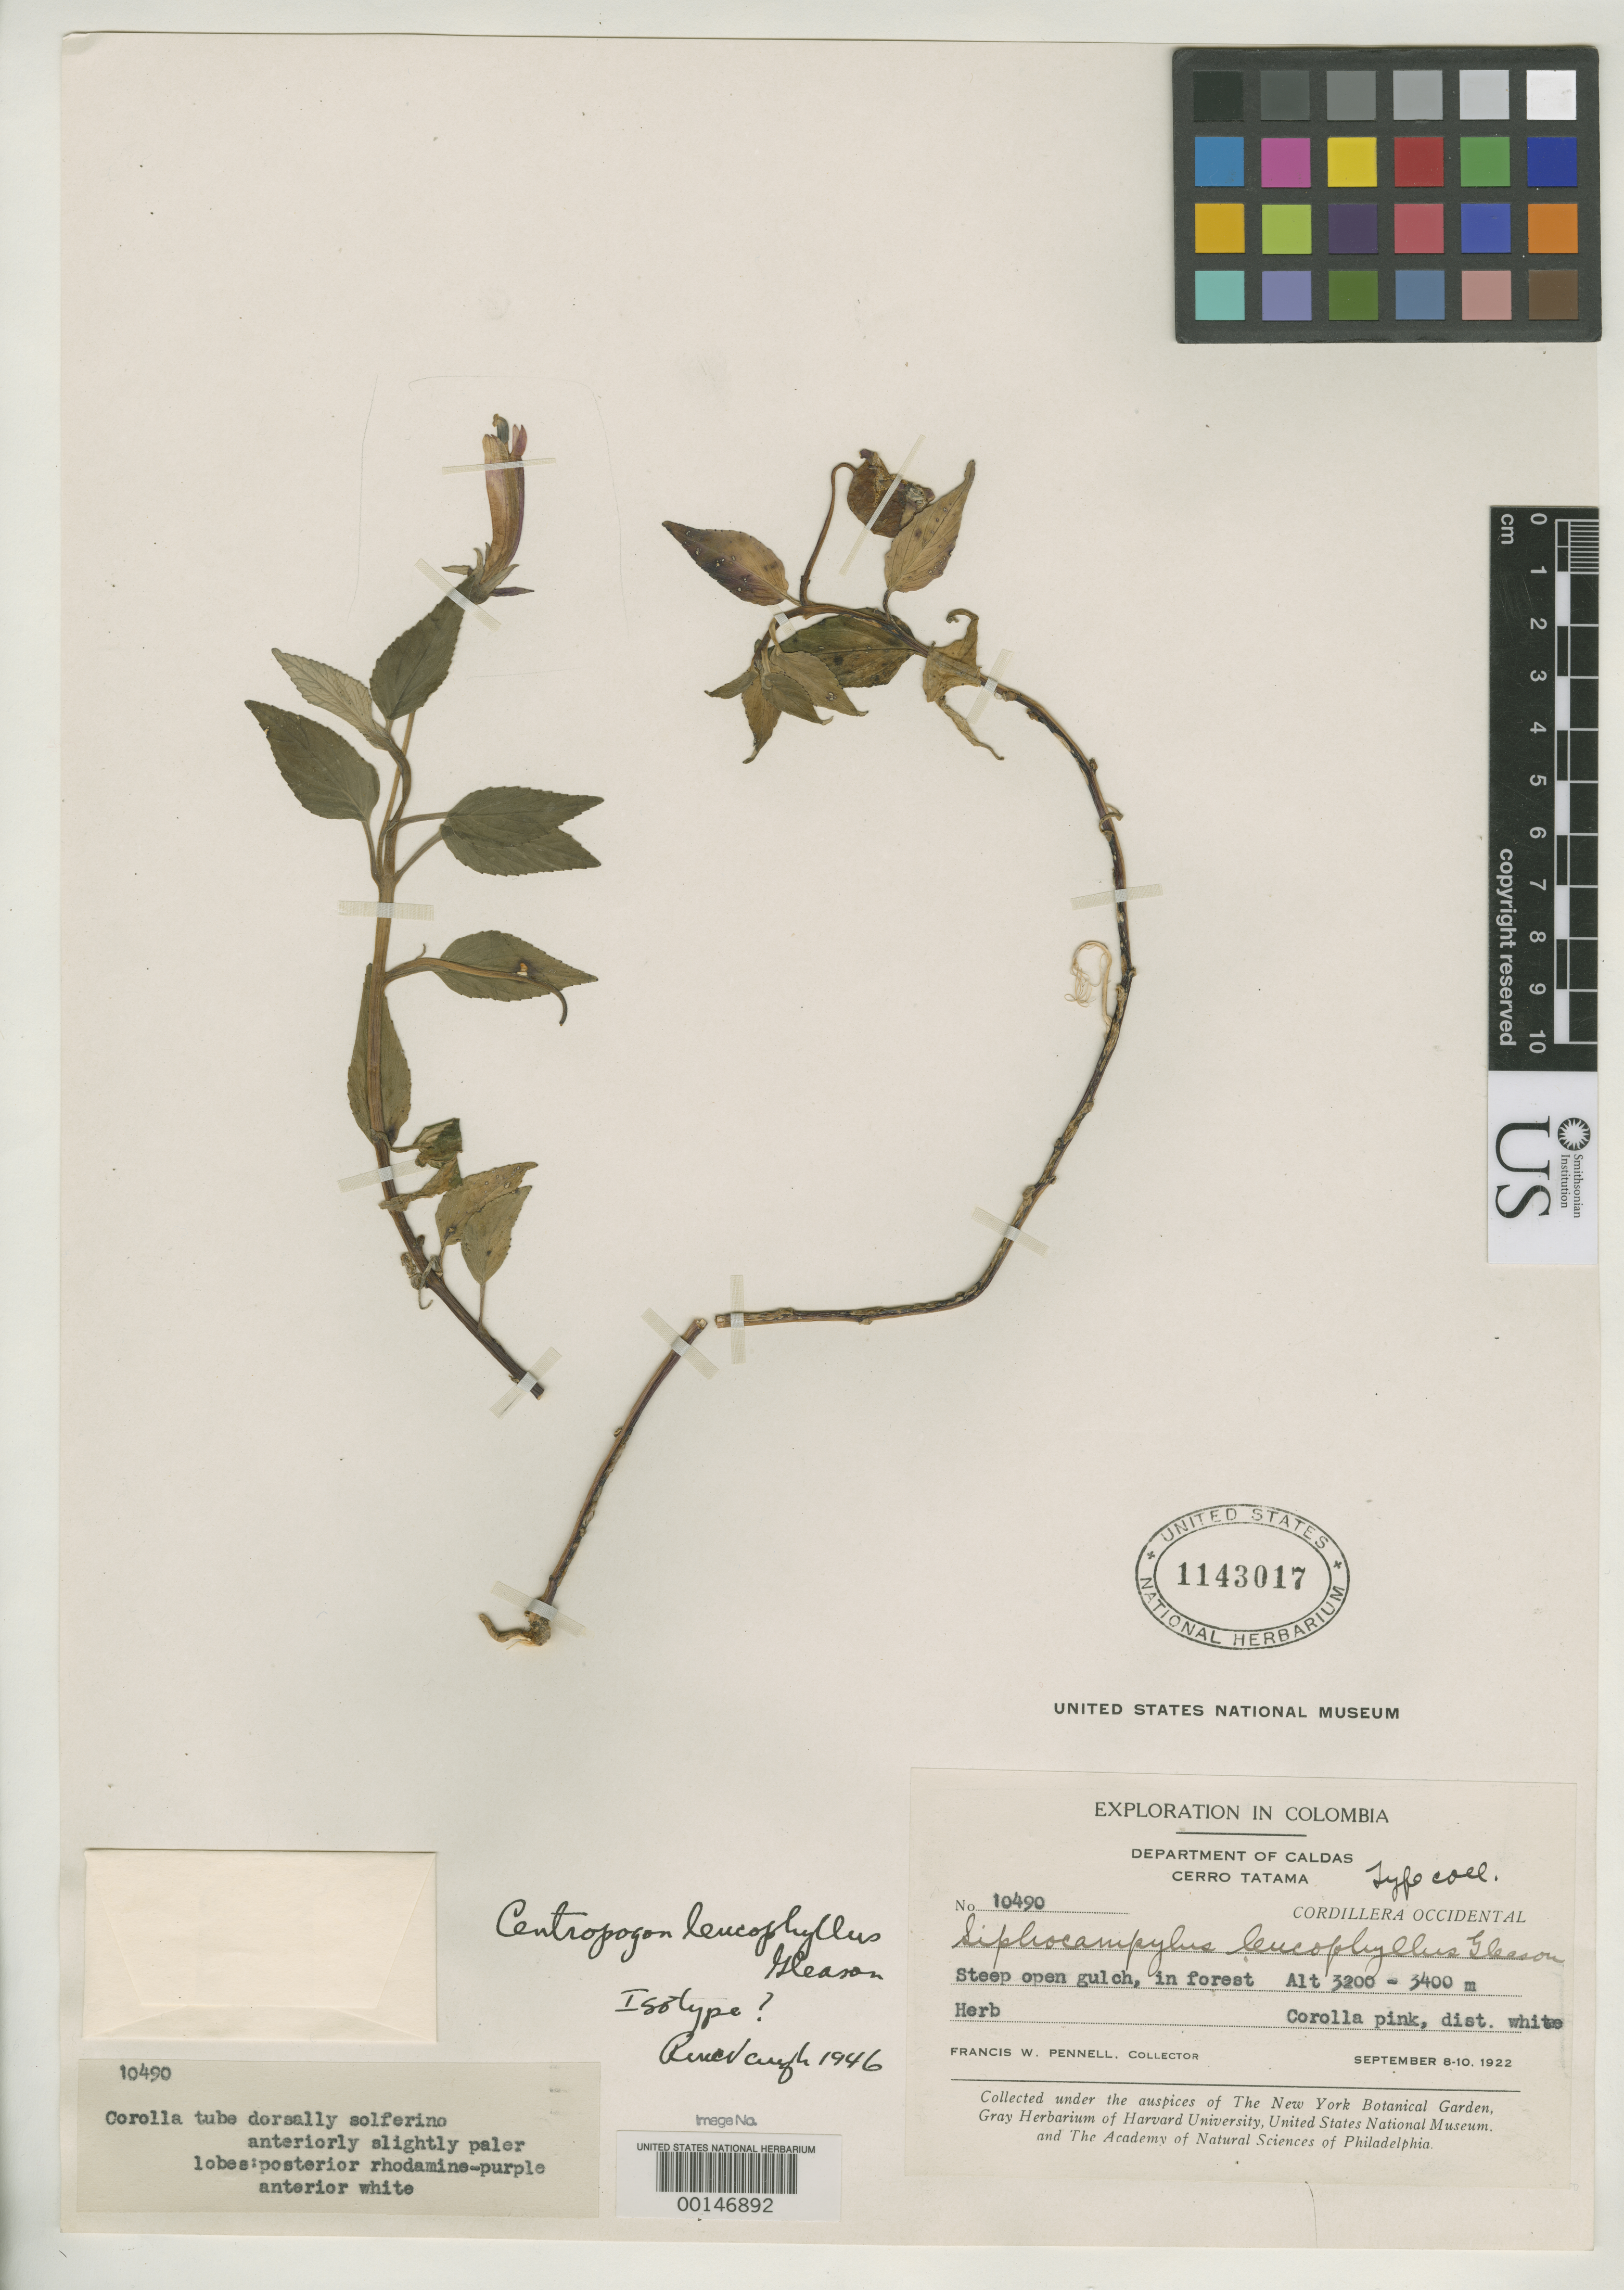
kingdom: Plantae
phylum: Tracheophyta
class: Magnoliopsida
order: Asterales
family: Campanulaceae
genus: Centropogon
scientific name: Centropogon leucophyllus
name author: Gleason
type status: Isotype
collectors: F. W. Pennell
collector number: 10490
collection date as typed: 08 Sep 1922 to 10 Sep 1922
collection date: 1922-09-08/1922-09-10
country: Colombia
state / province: Caldas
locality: Cerro Tatama.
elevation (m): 3200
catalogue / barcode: US 1143017